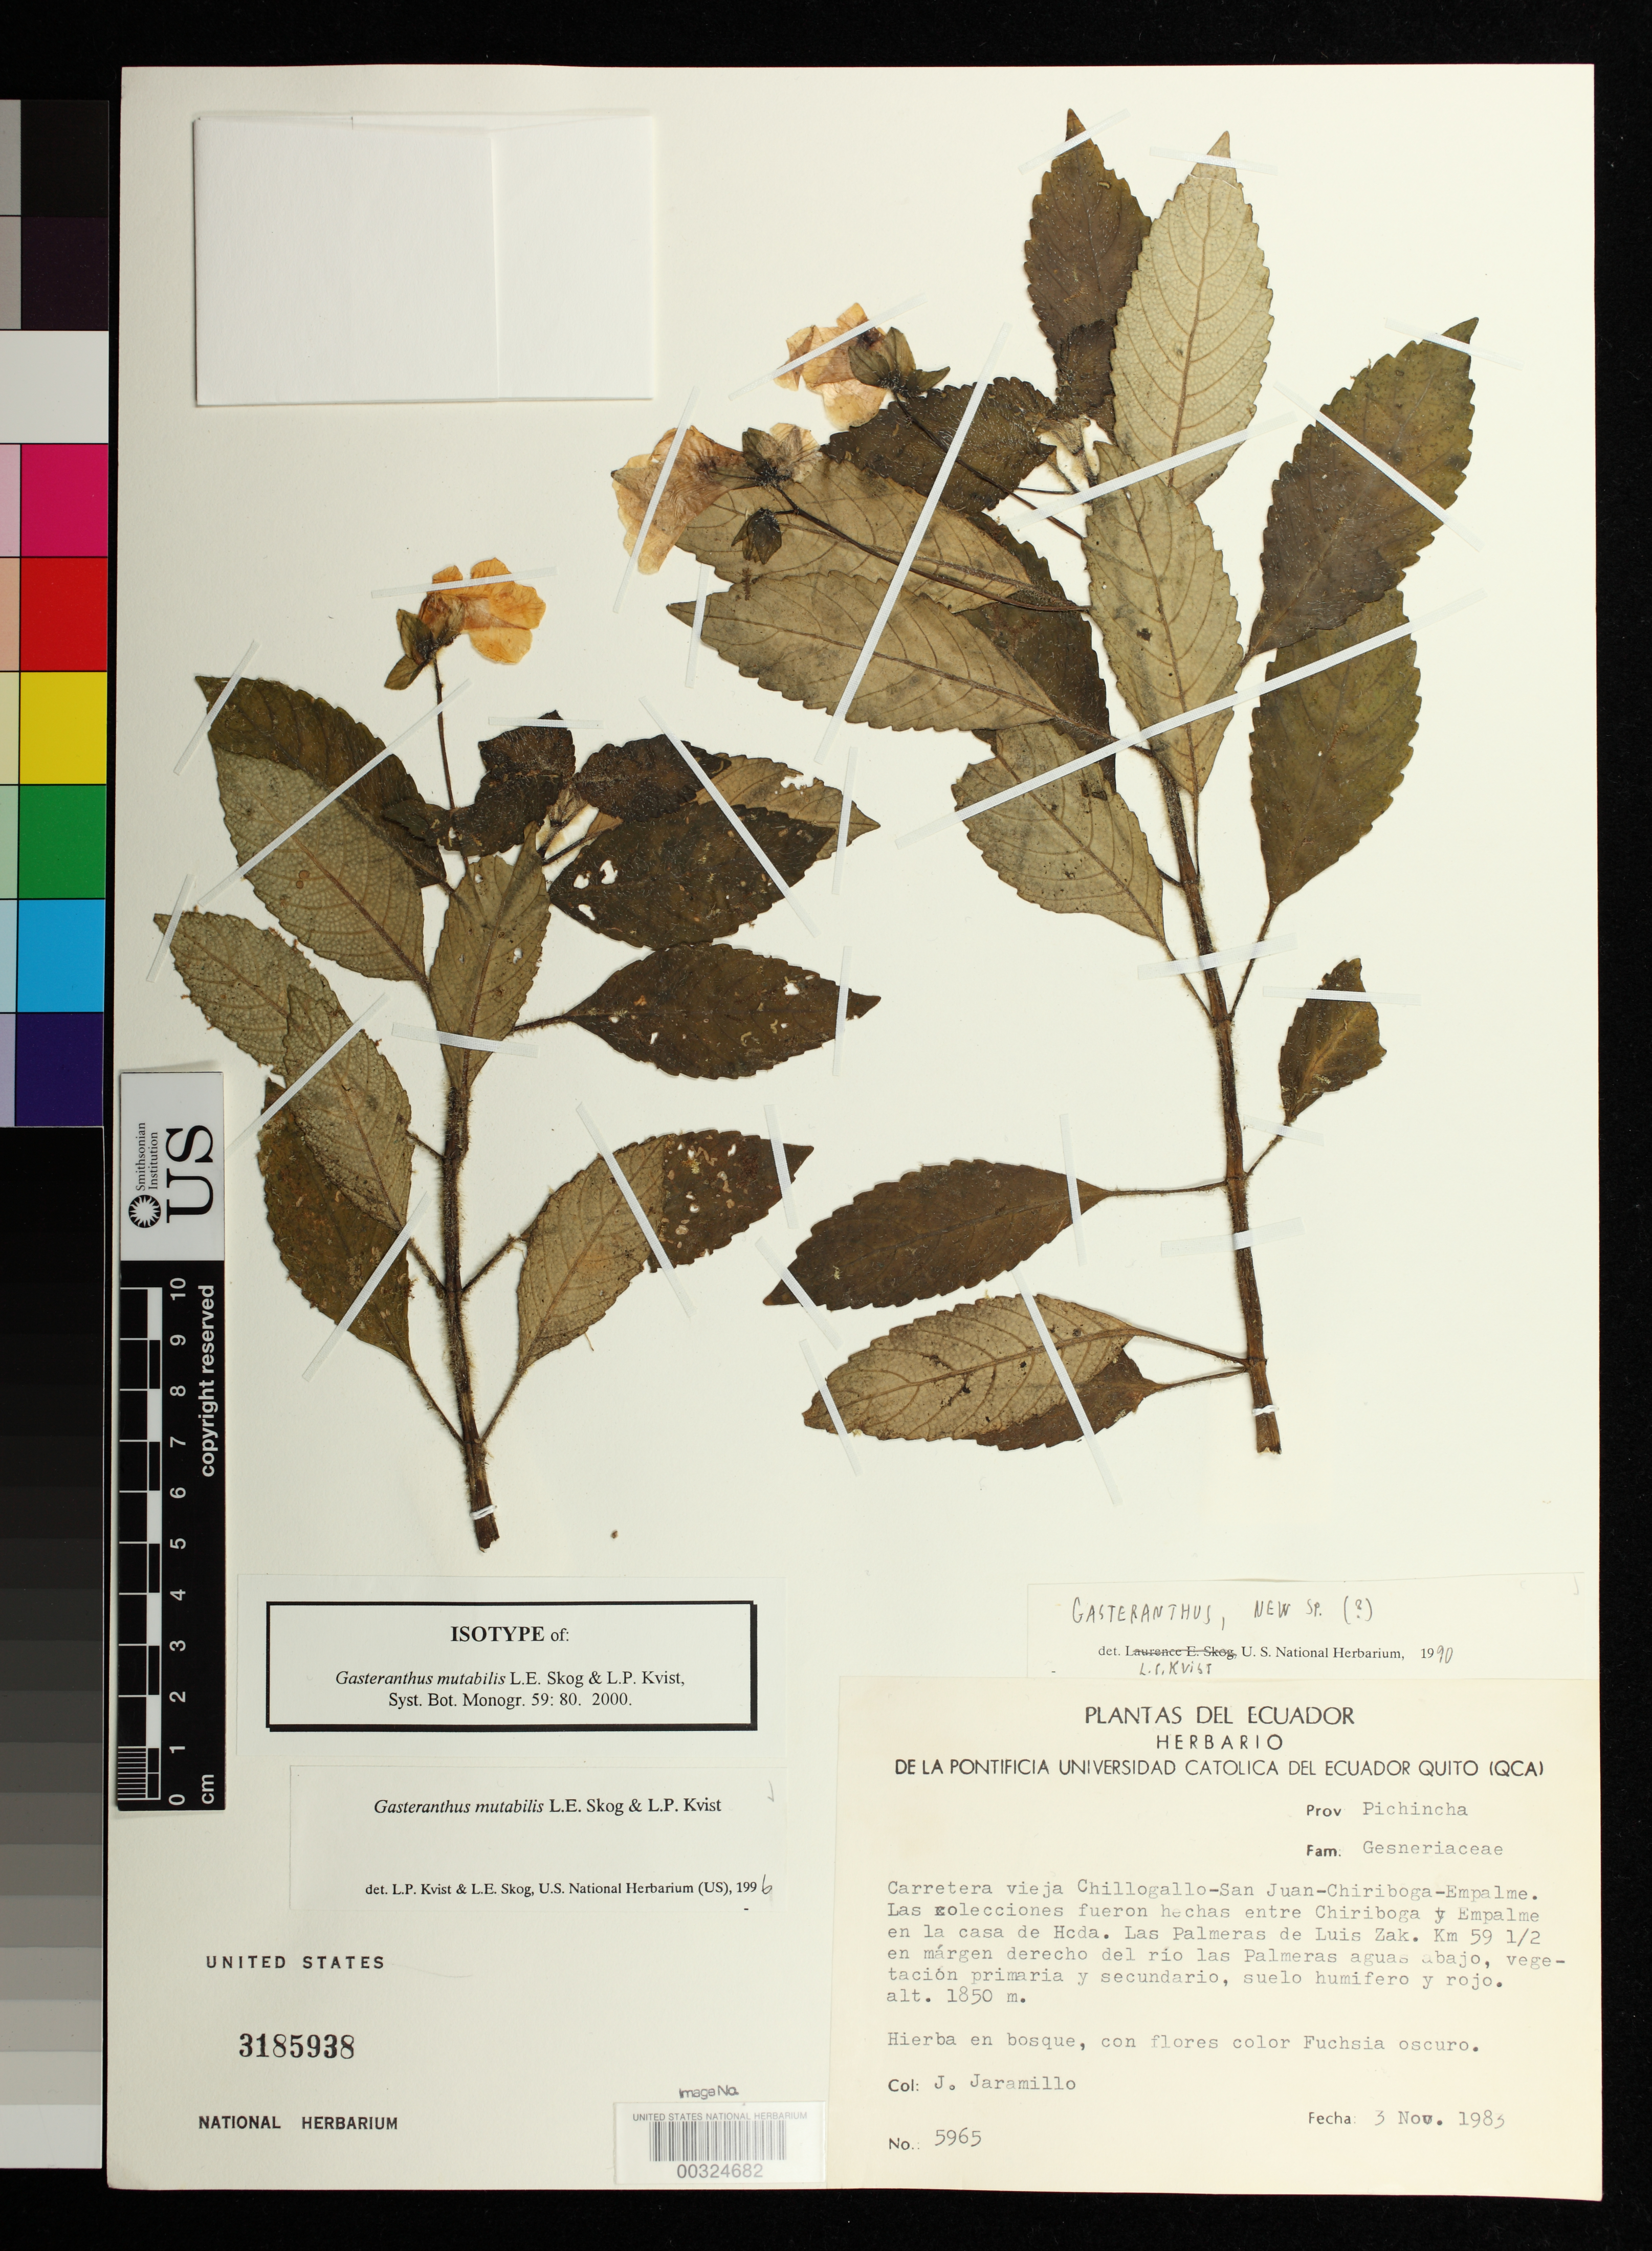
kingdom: Plantae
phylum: Tracheophyta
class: Magnoliopsida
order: Lamiales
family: Gesneriaceae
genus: Gasteranthus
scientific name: Gasteranthus mutabilis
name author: L.E. Skog & L.P. Kvist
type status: Isotype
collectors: J. L. Jaramillo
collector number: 5965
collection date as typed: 03 Nov 1983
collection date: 1983-11-03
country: Ecuador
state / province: Pichincha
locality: Carretera Vieja Chillogallo-San Juan-Chiriboga-Empalme. Entre Chiriboga y Empalme en las Casa de Hcda. Las Palmeras de Luis Zak. Km 59.5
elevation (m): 1850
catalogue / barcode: US 3185938